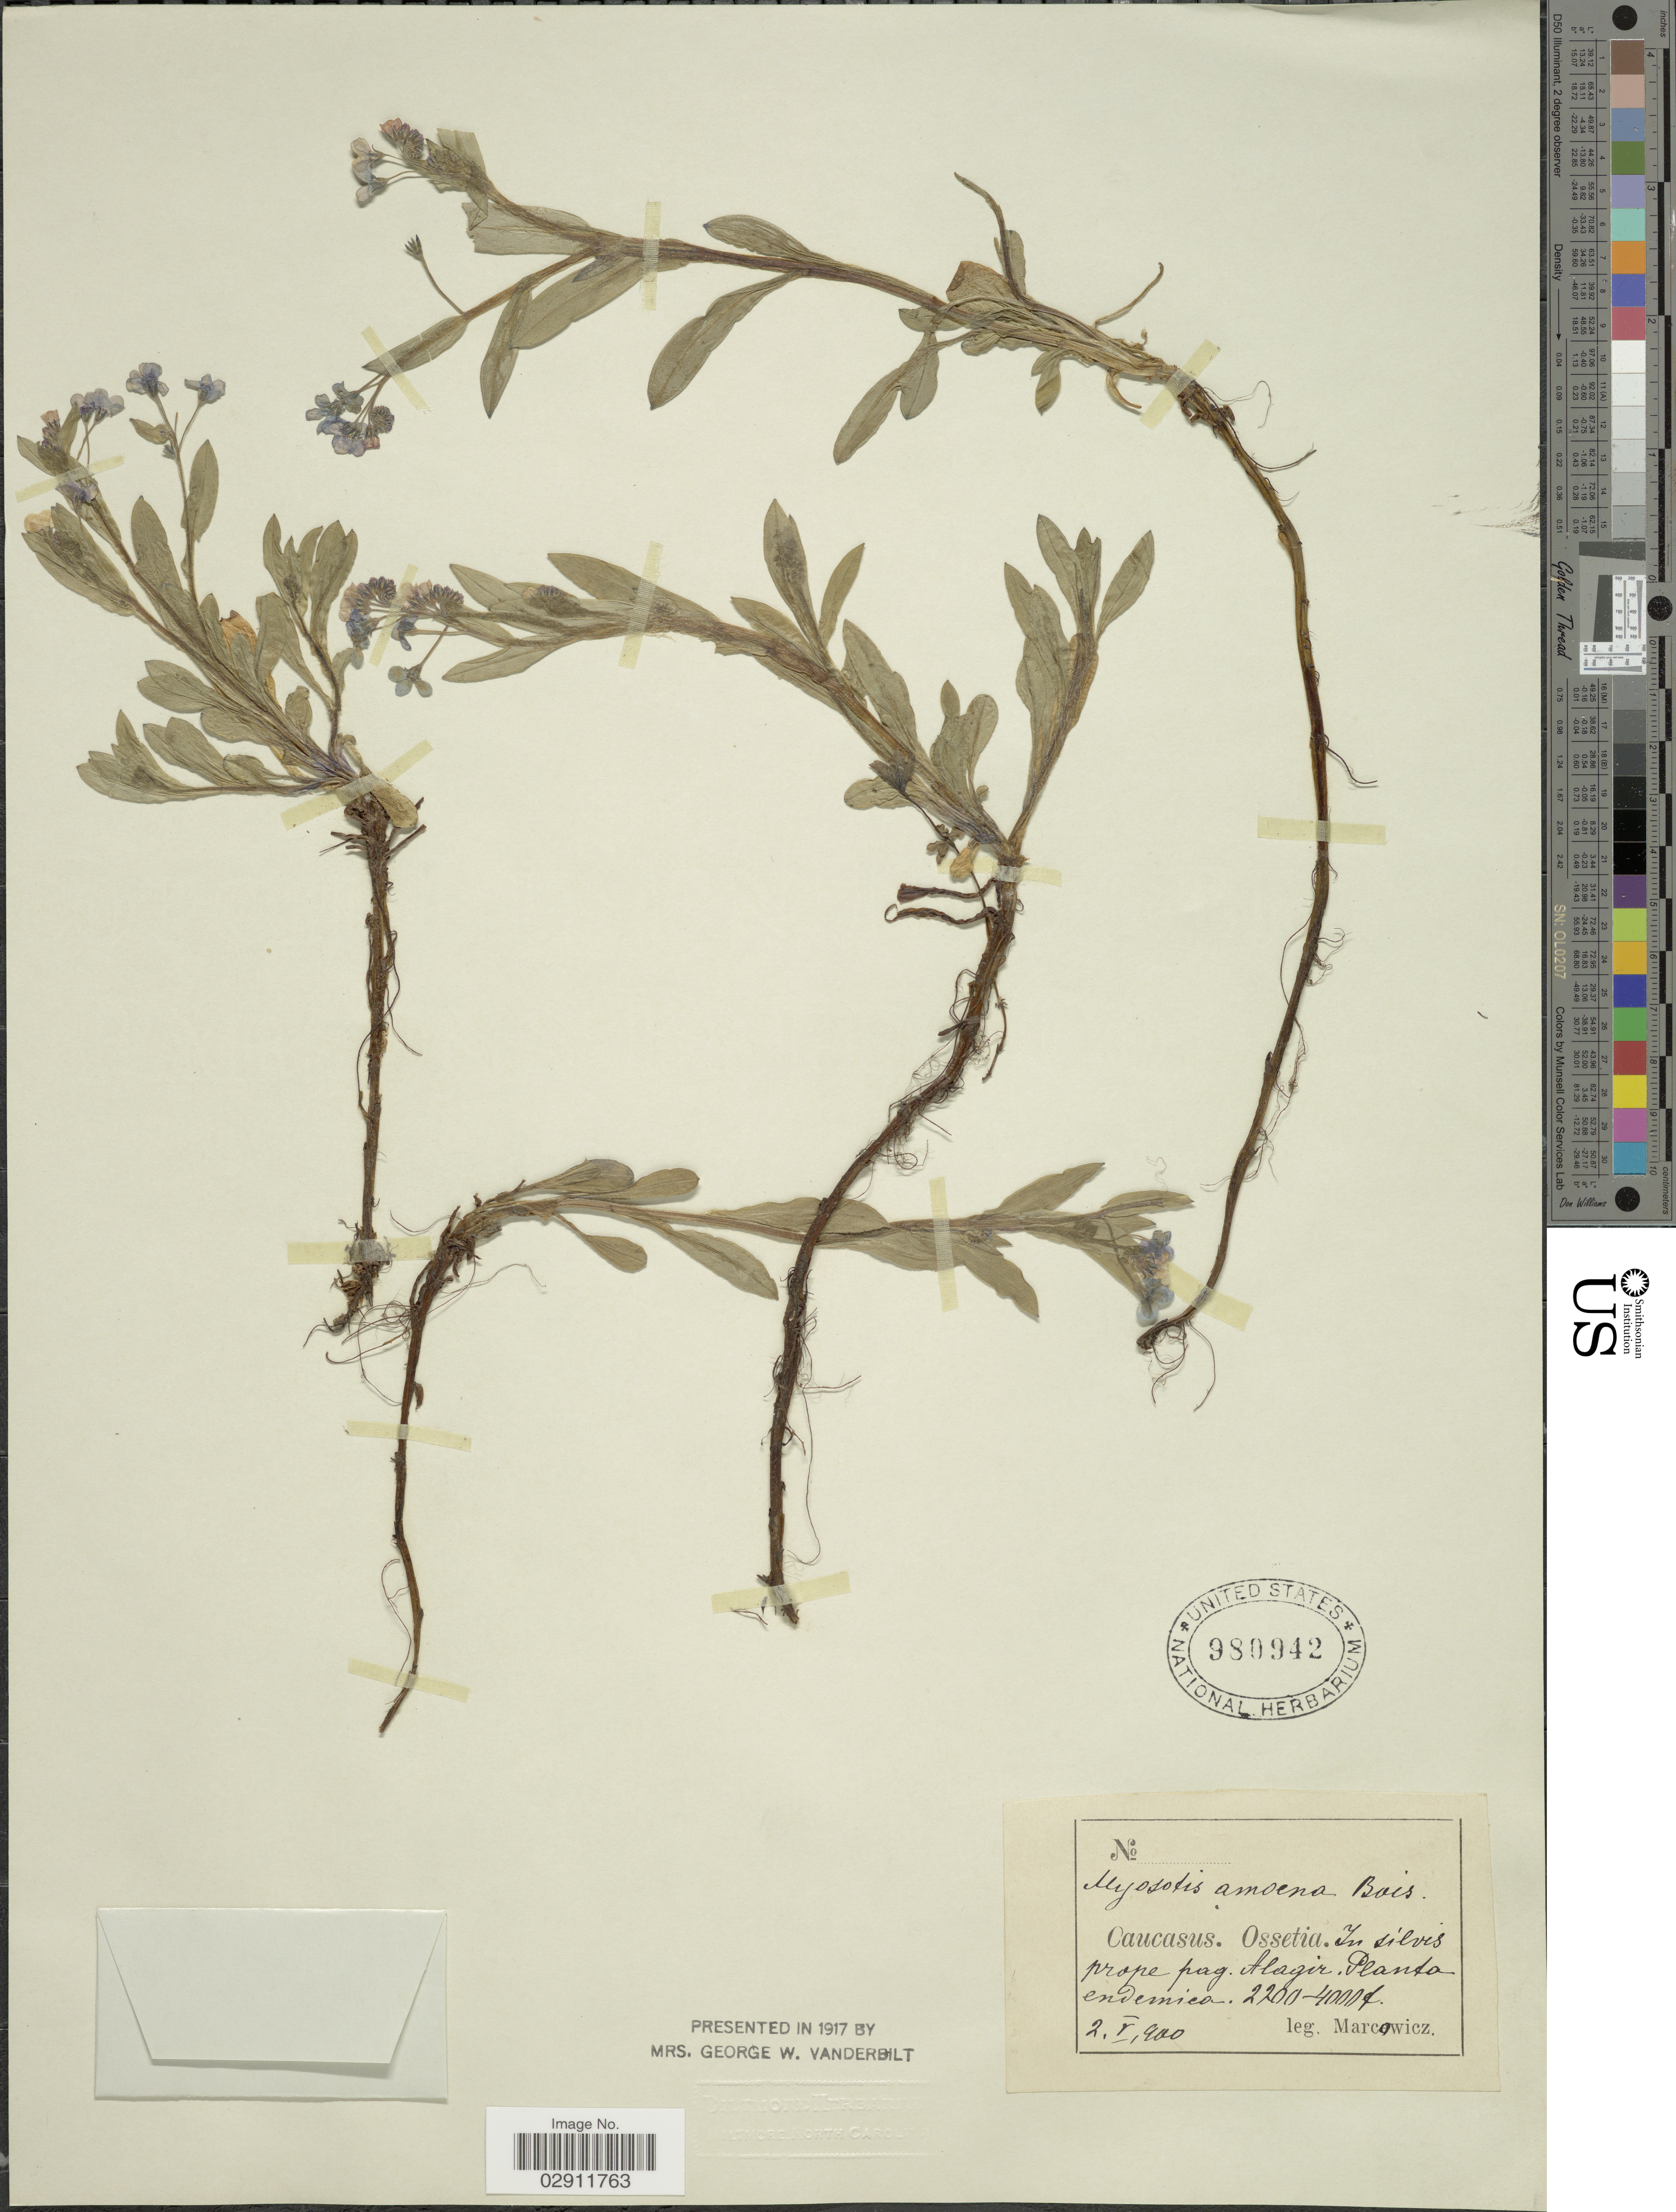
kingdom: Plantae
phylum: Tracheophyta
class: Magnoliopsida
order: Boraginales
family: Boraginaceae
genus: Myosotis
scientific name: Myosotis amoena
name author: Boiss.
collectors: Marcowicz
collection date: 1900-05-02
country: Russian Federation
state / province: Severo-Osetiya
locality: Caucasus. Ossetia. In silvis prope pag. Alagir.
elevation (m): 671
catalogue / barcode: US 980942